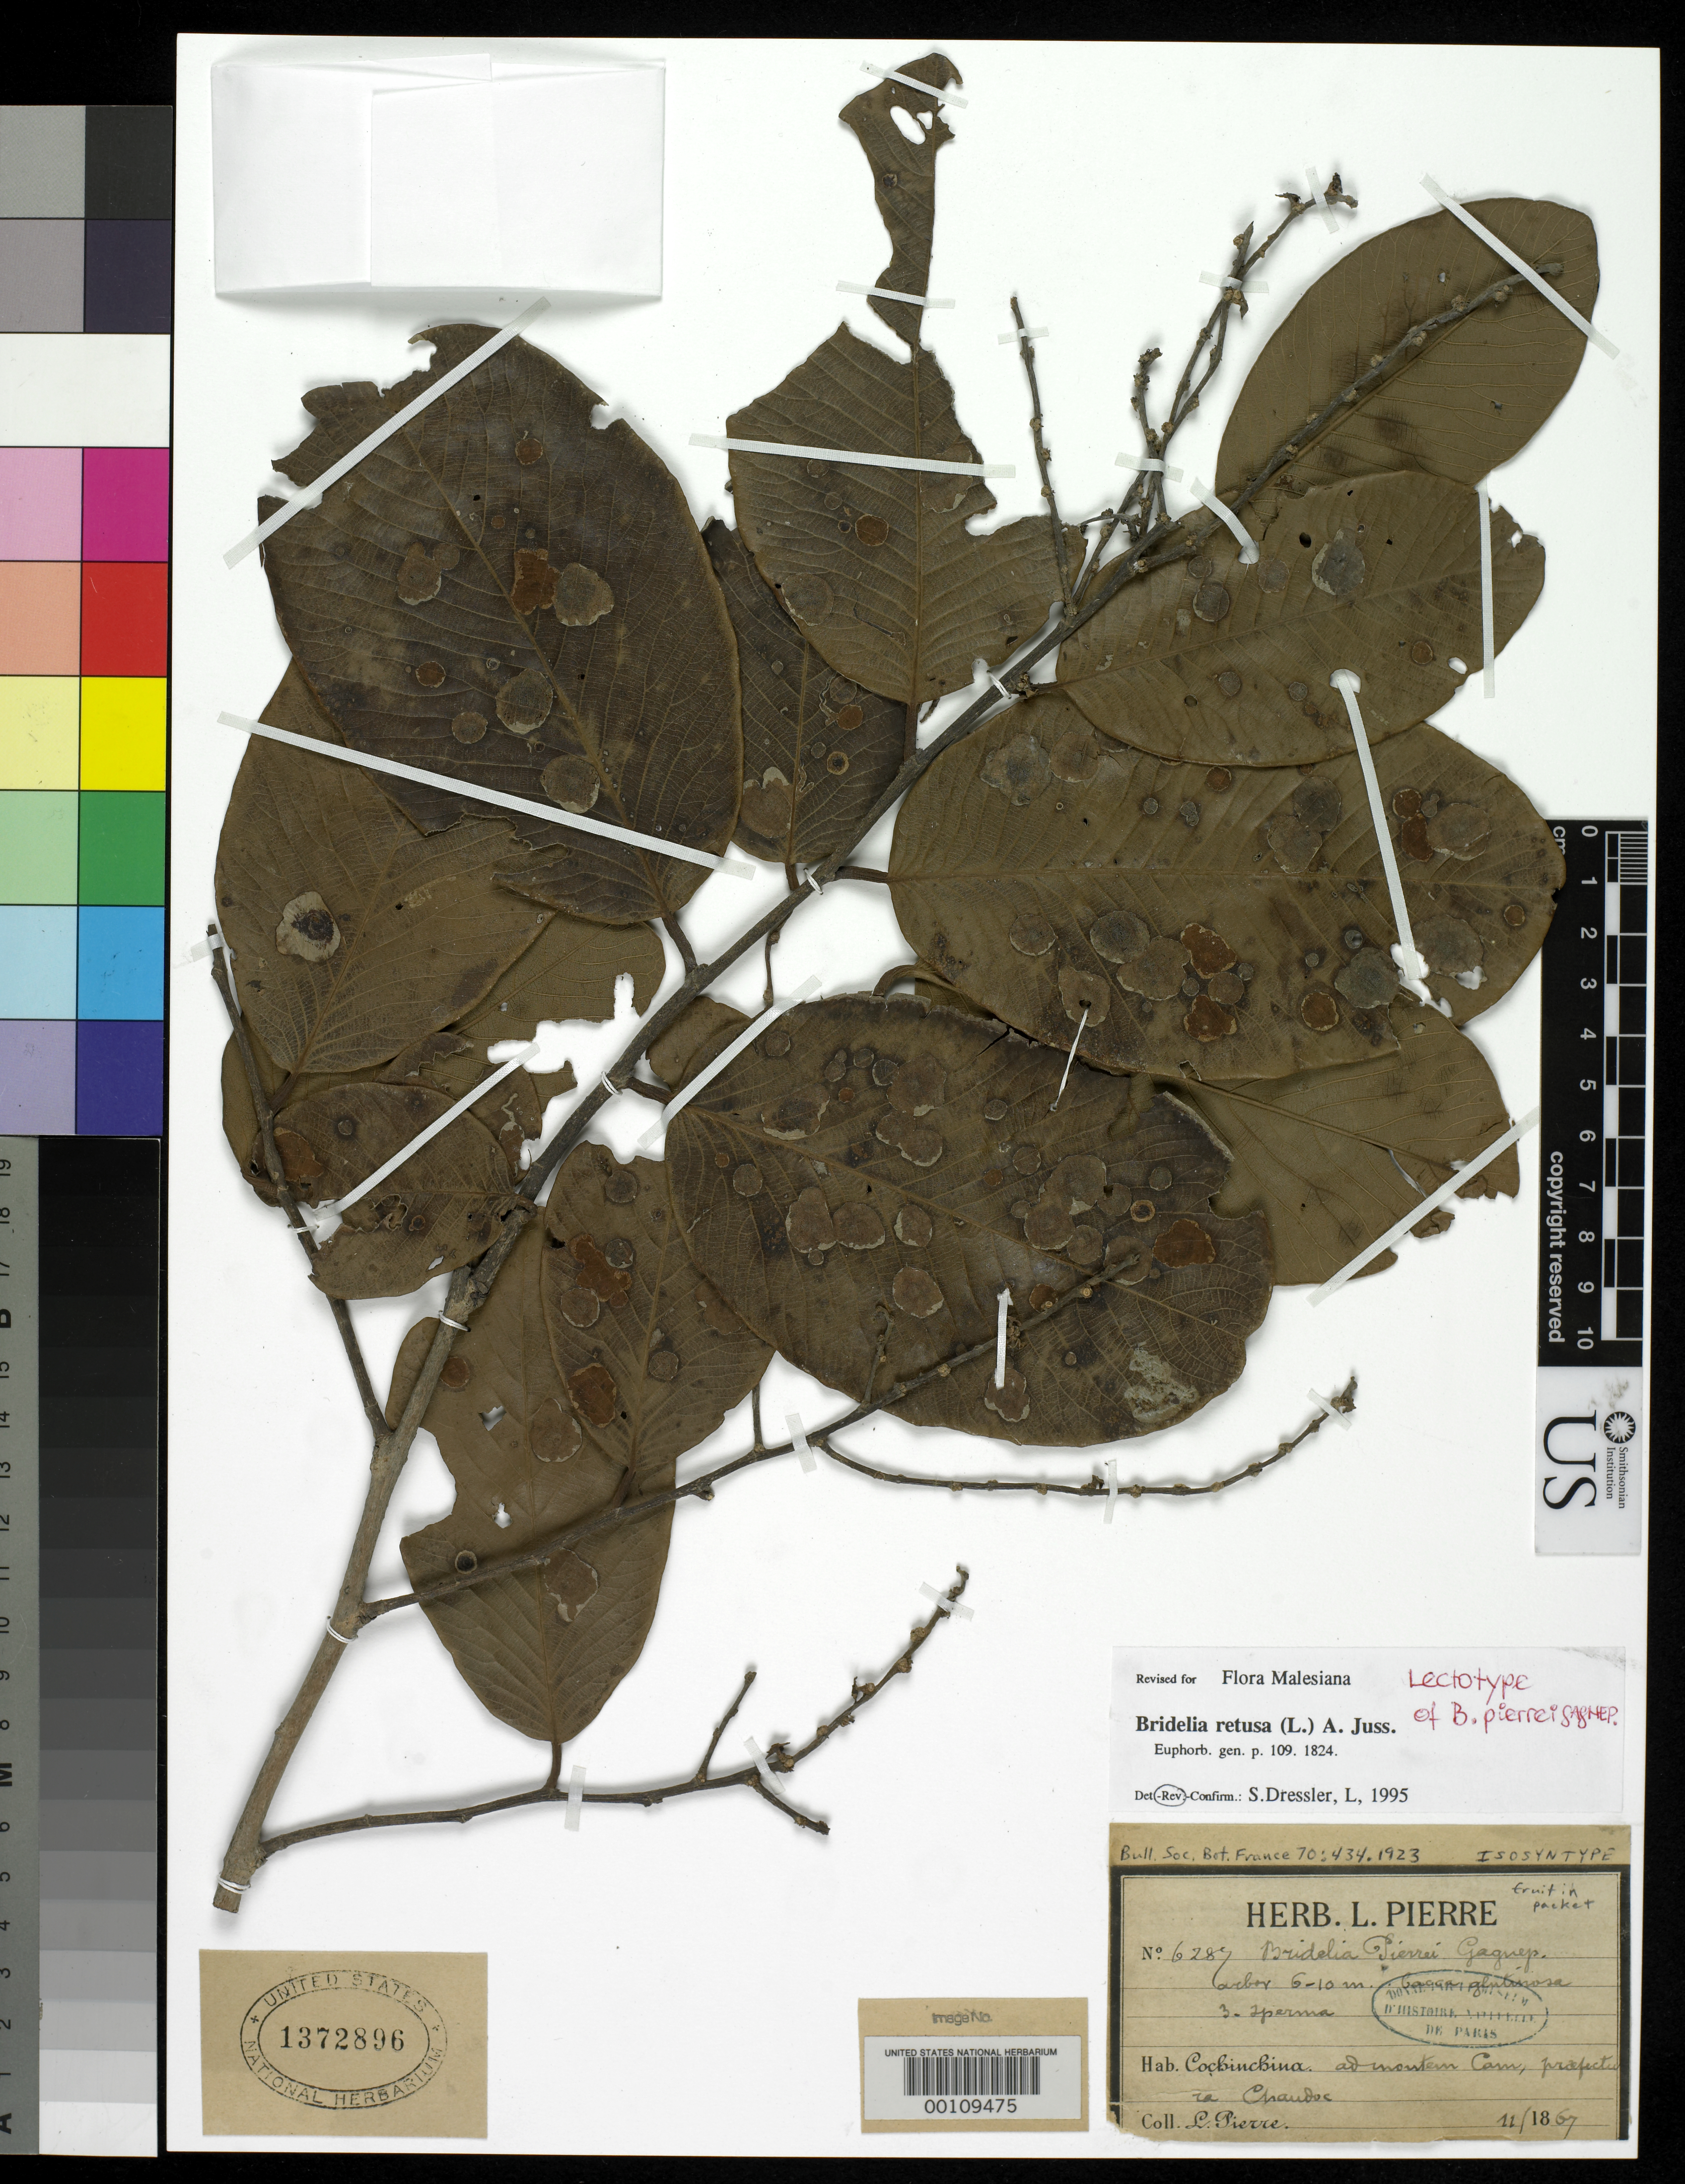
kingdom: Plantae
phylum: Tracheophyta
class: Magnoliopsida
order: Malpighiales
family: Phyllanthaceae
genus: Bridelia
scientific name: Bridelia pierrei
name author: Gagnep.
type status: Isosyntype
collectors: J. Pierre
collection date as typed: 1870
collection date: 1870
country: Cambodia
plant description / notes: Specimen annotated by S. Dressler in 1995 as a lectotype.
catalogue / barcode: US 1372896